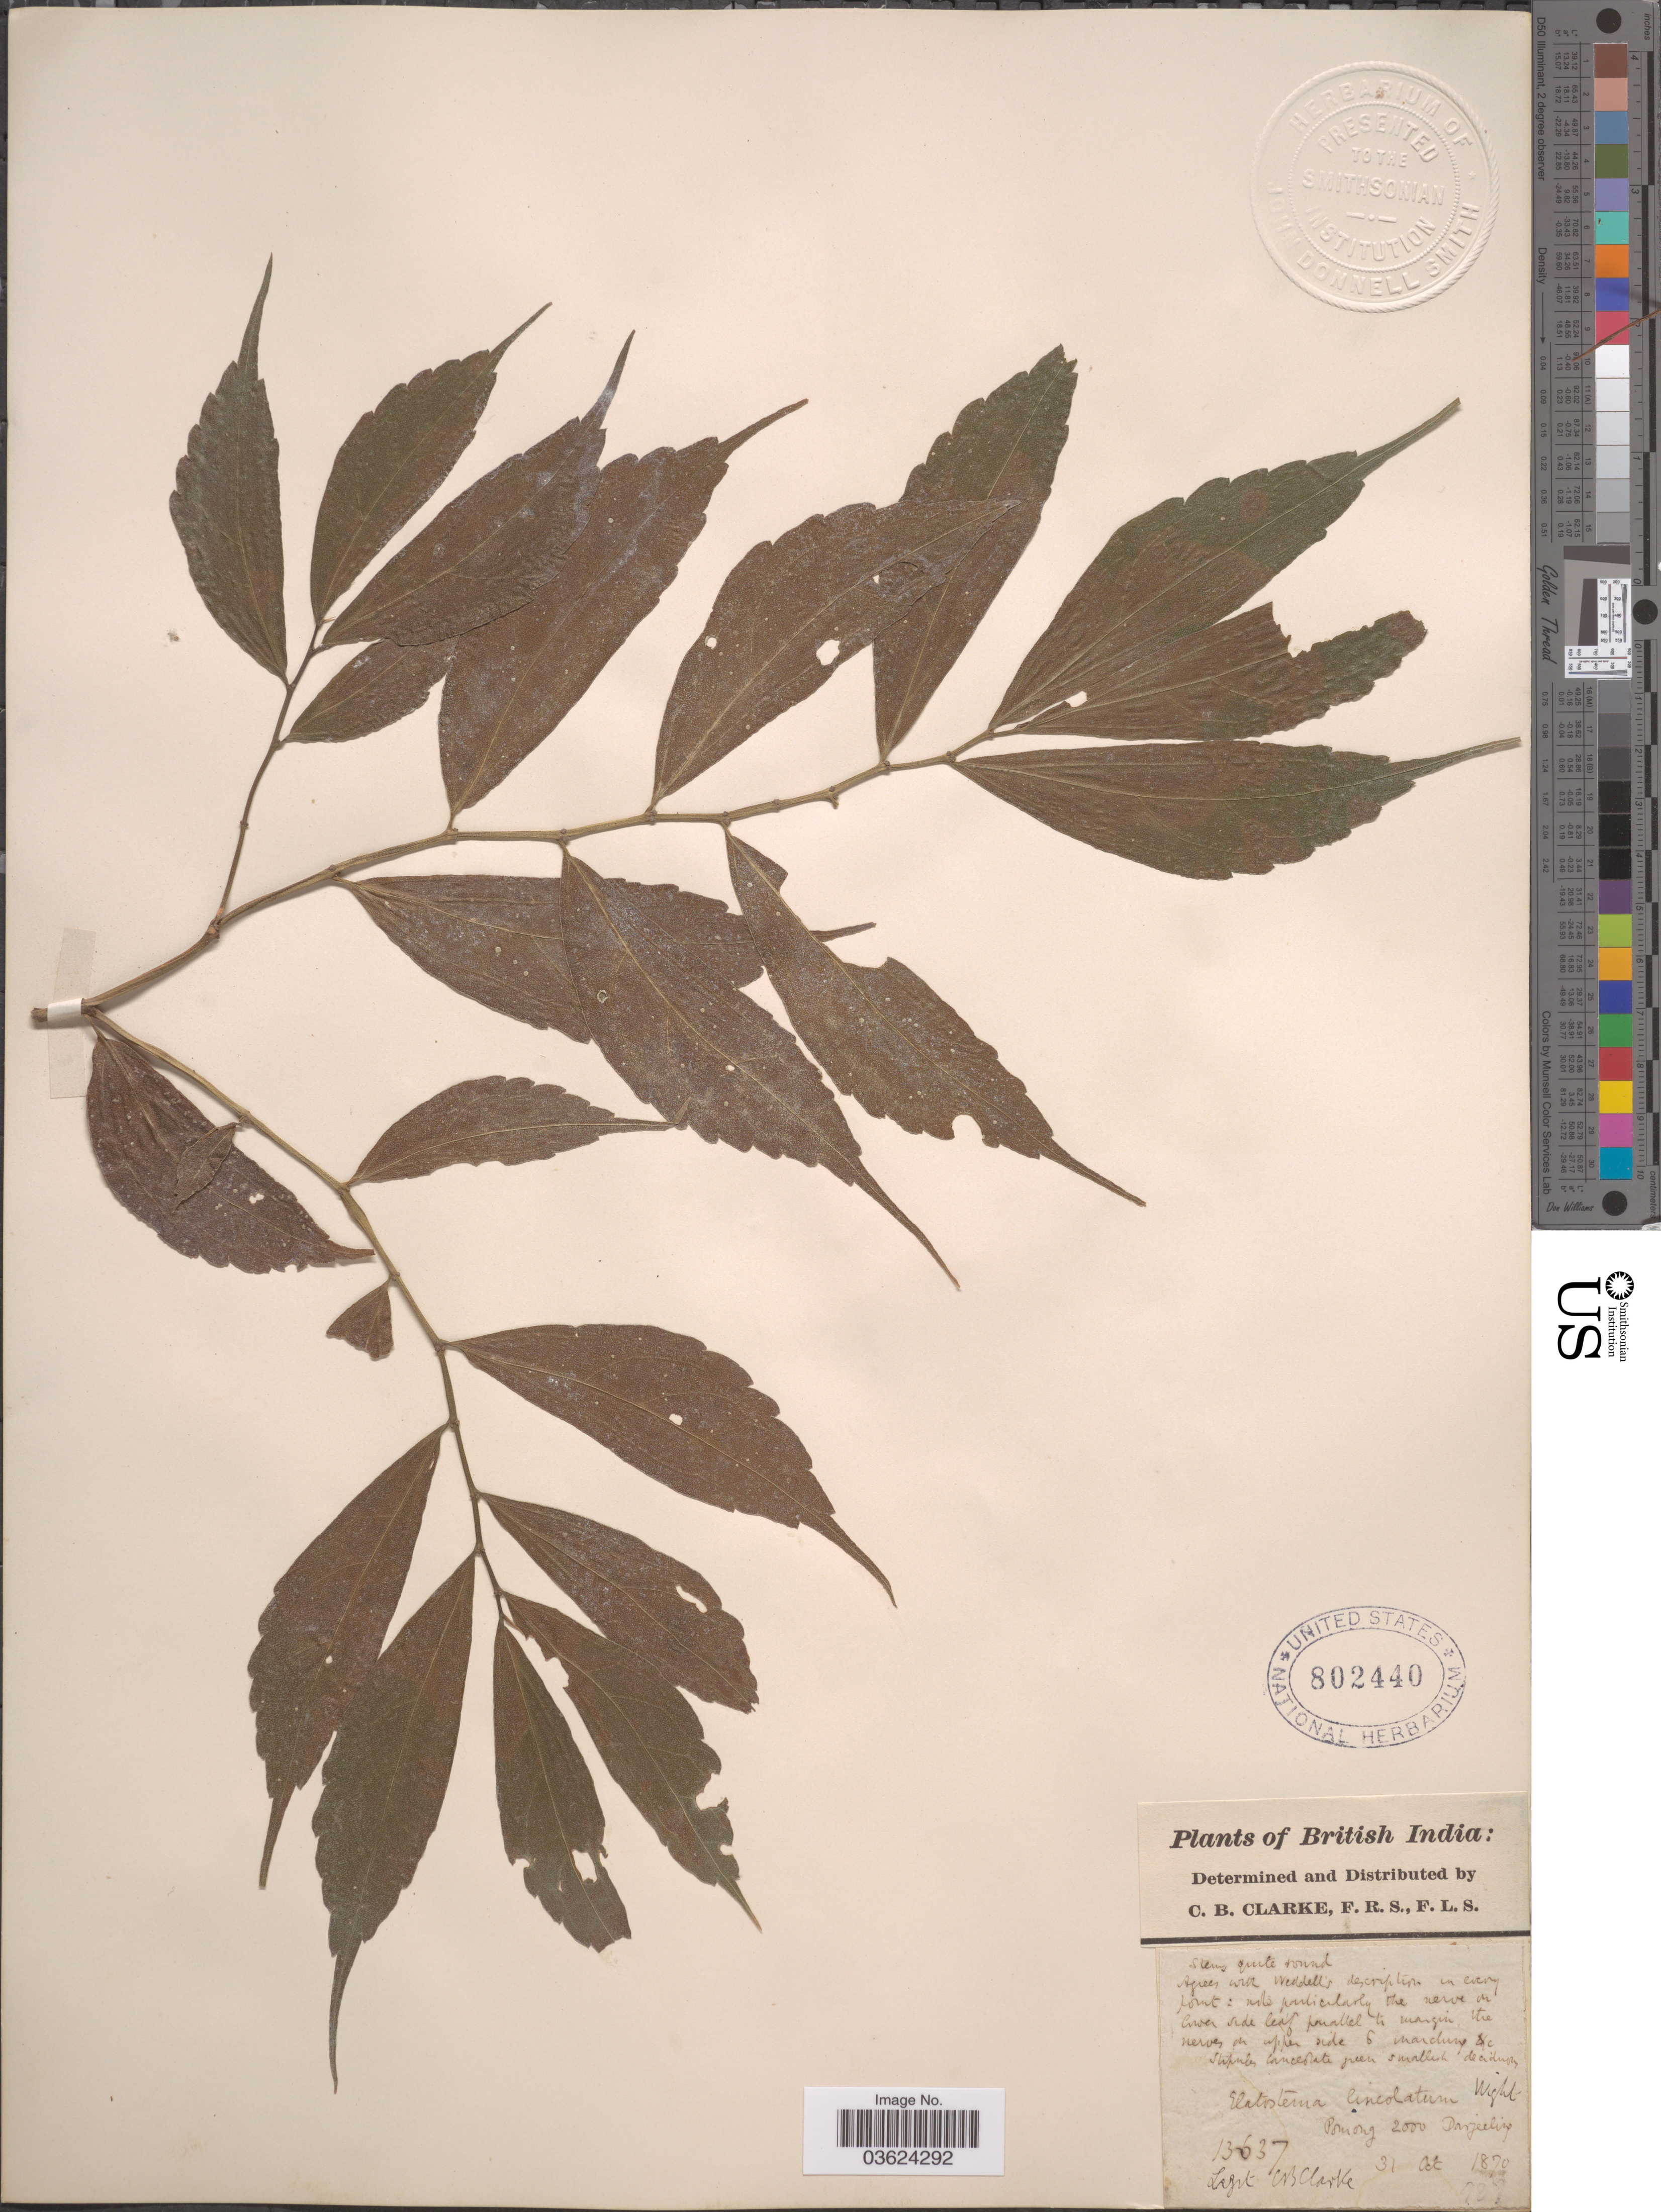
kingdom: Plantae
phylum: Tracheophyta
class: Magnoliopsida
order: Rosales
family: Urticaceae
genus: Elatostema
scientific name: Elatostema lineolatum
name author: Wight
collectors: C. B. Clarke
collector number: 13637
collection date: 1870-10-31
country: India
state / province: West Bengal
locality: British India. Pomong. Darjeeling.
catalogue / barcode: US 802440